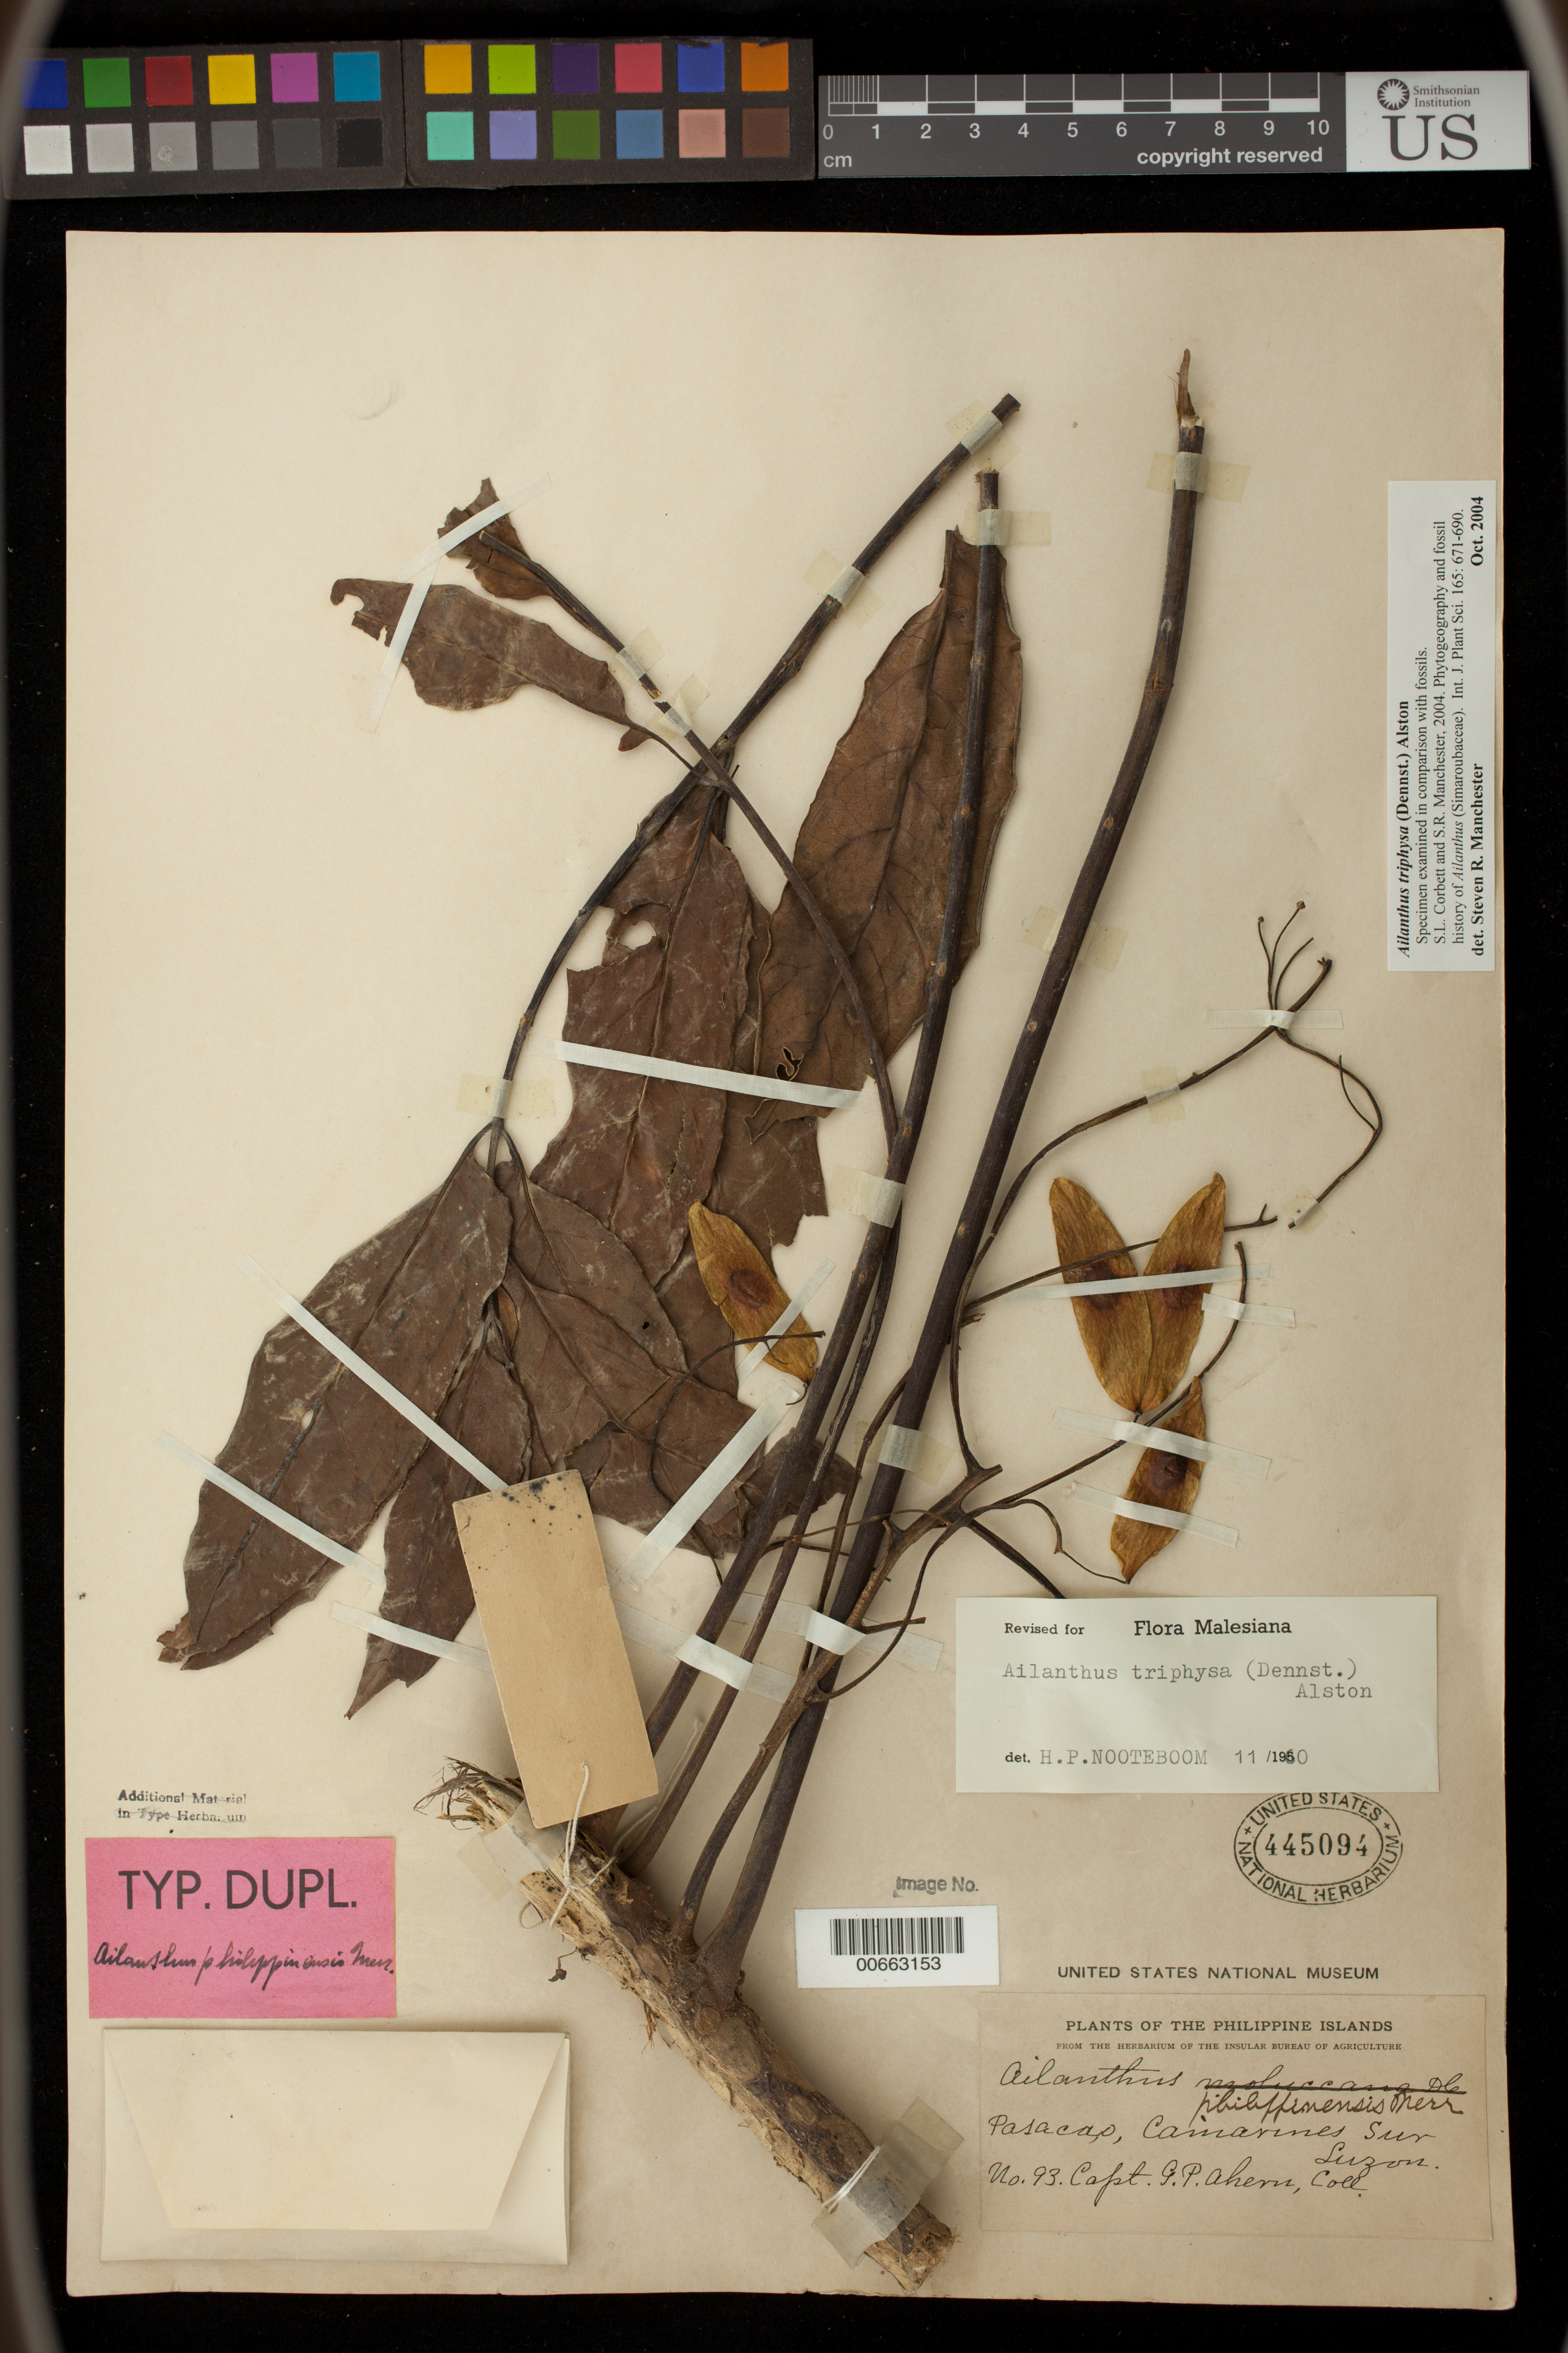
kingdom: Plantae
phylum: Tracheophyta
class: Magnoliopsida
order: Sapindales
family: Simaroubaceae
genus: Ailanthus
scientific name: Ailanthus philippinensis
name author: Merr.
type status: Isosyntype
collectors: G. Ahern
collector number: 93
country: Philippines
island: Luzon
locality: Pasacao, Camarines Sur, Luzon.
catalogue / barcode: US 445094